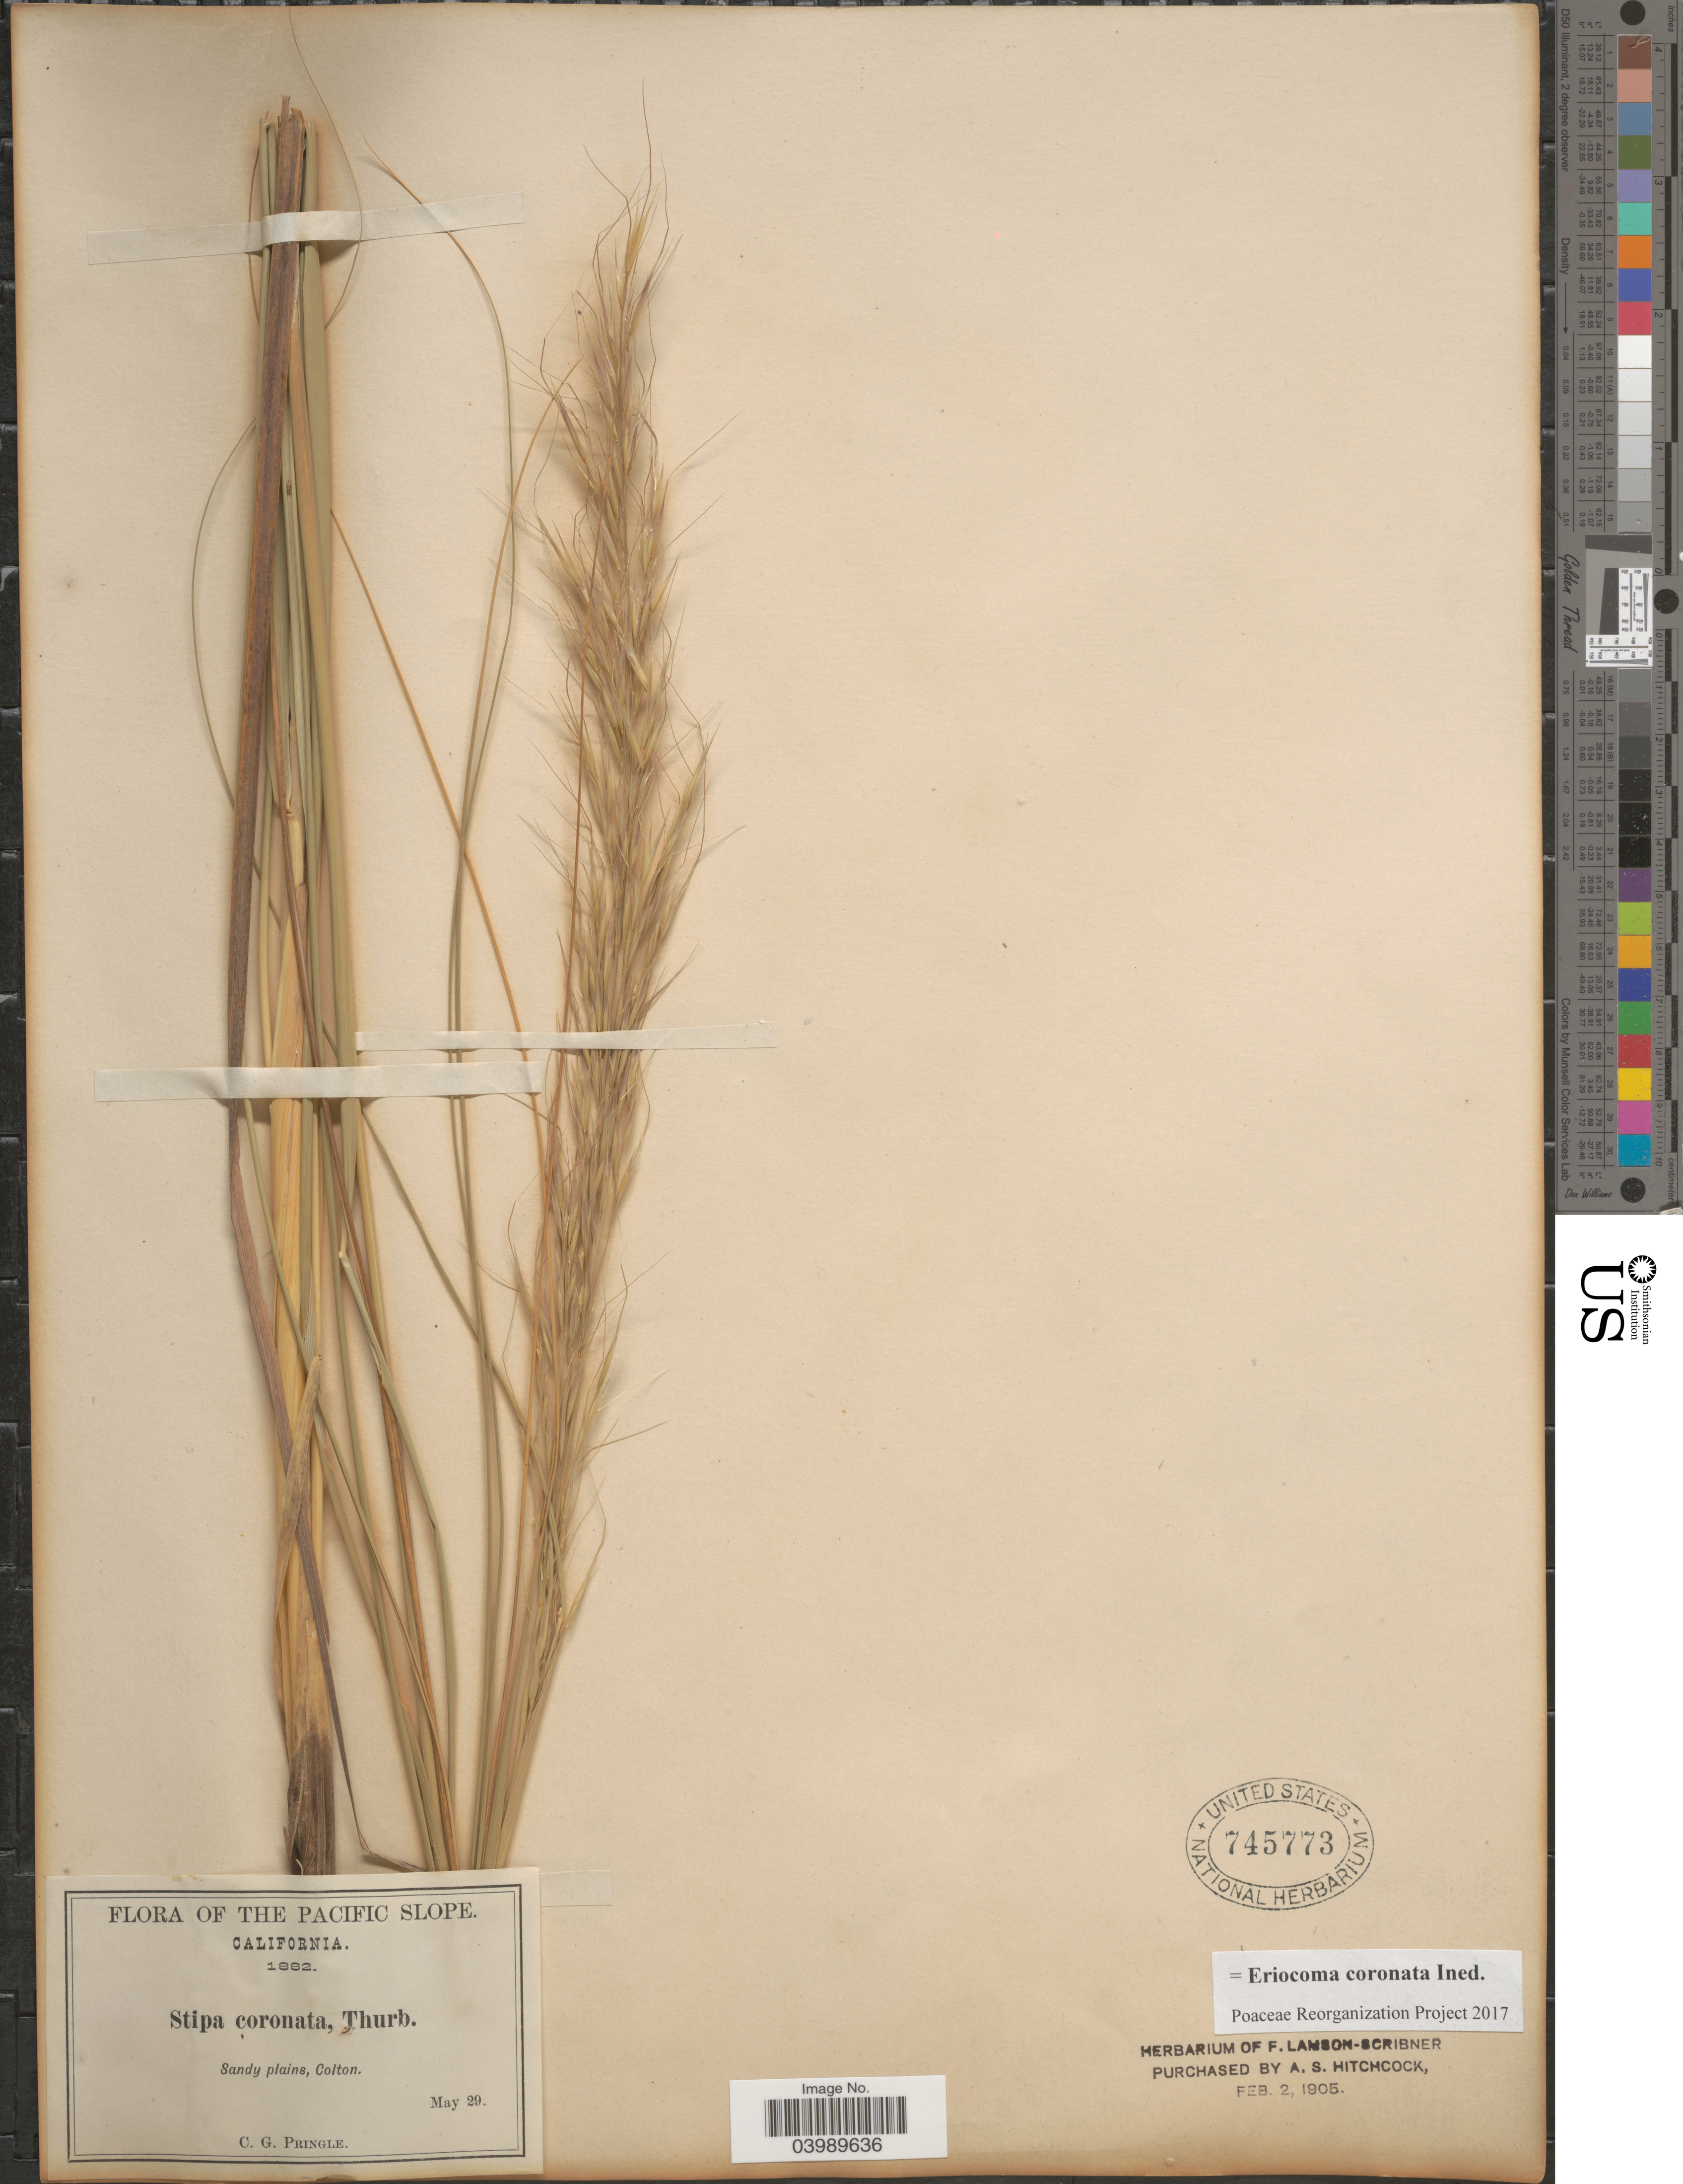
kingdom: Plantae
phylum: Tracheophyta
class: Liliopsida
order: Poales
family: Poaceae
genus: Eriocoma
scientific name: Eriocoma coronata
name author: (Thurb.) Romasch.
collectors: C. G. Pringle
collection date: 1882-05-29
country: United States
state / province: California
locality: The Pacific Slope. Sandy plains, Colton.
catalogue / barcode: US 745773